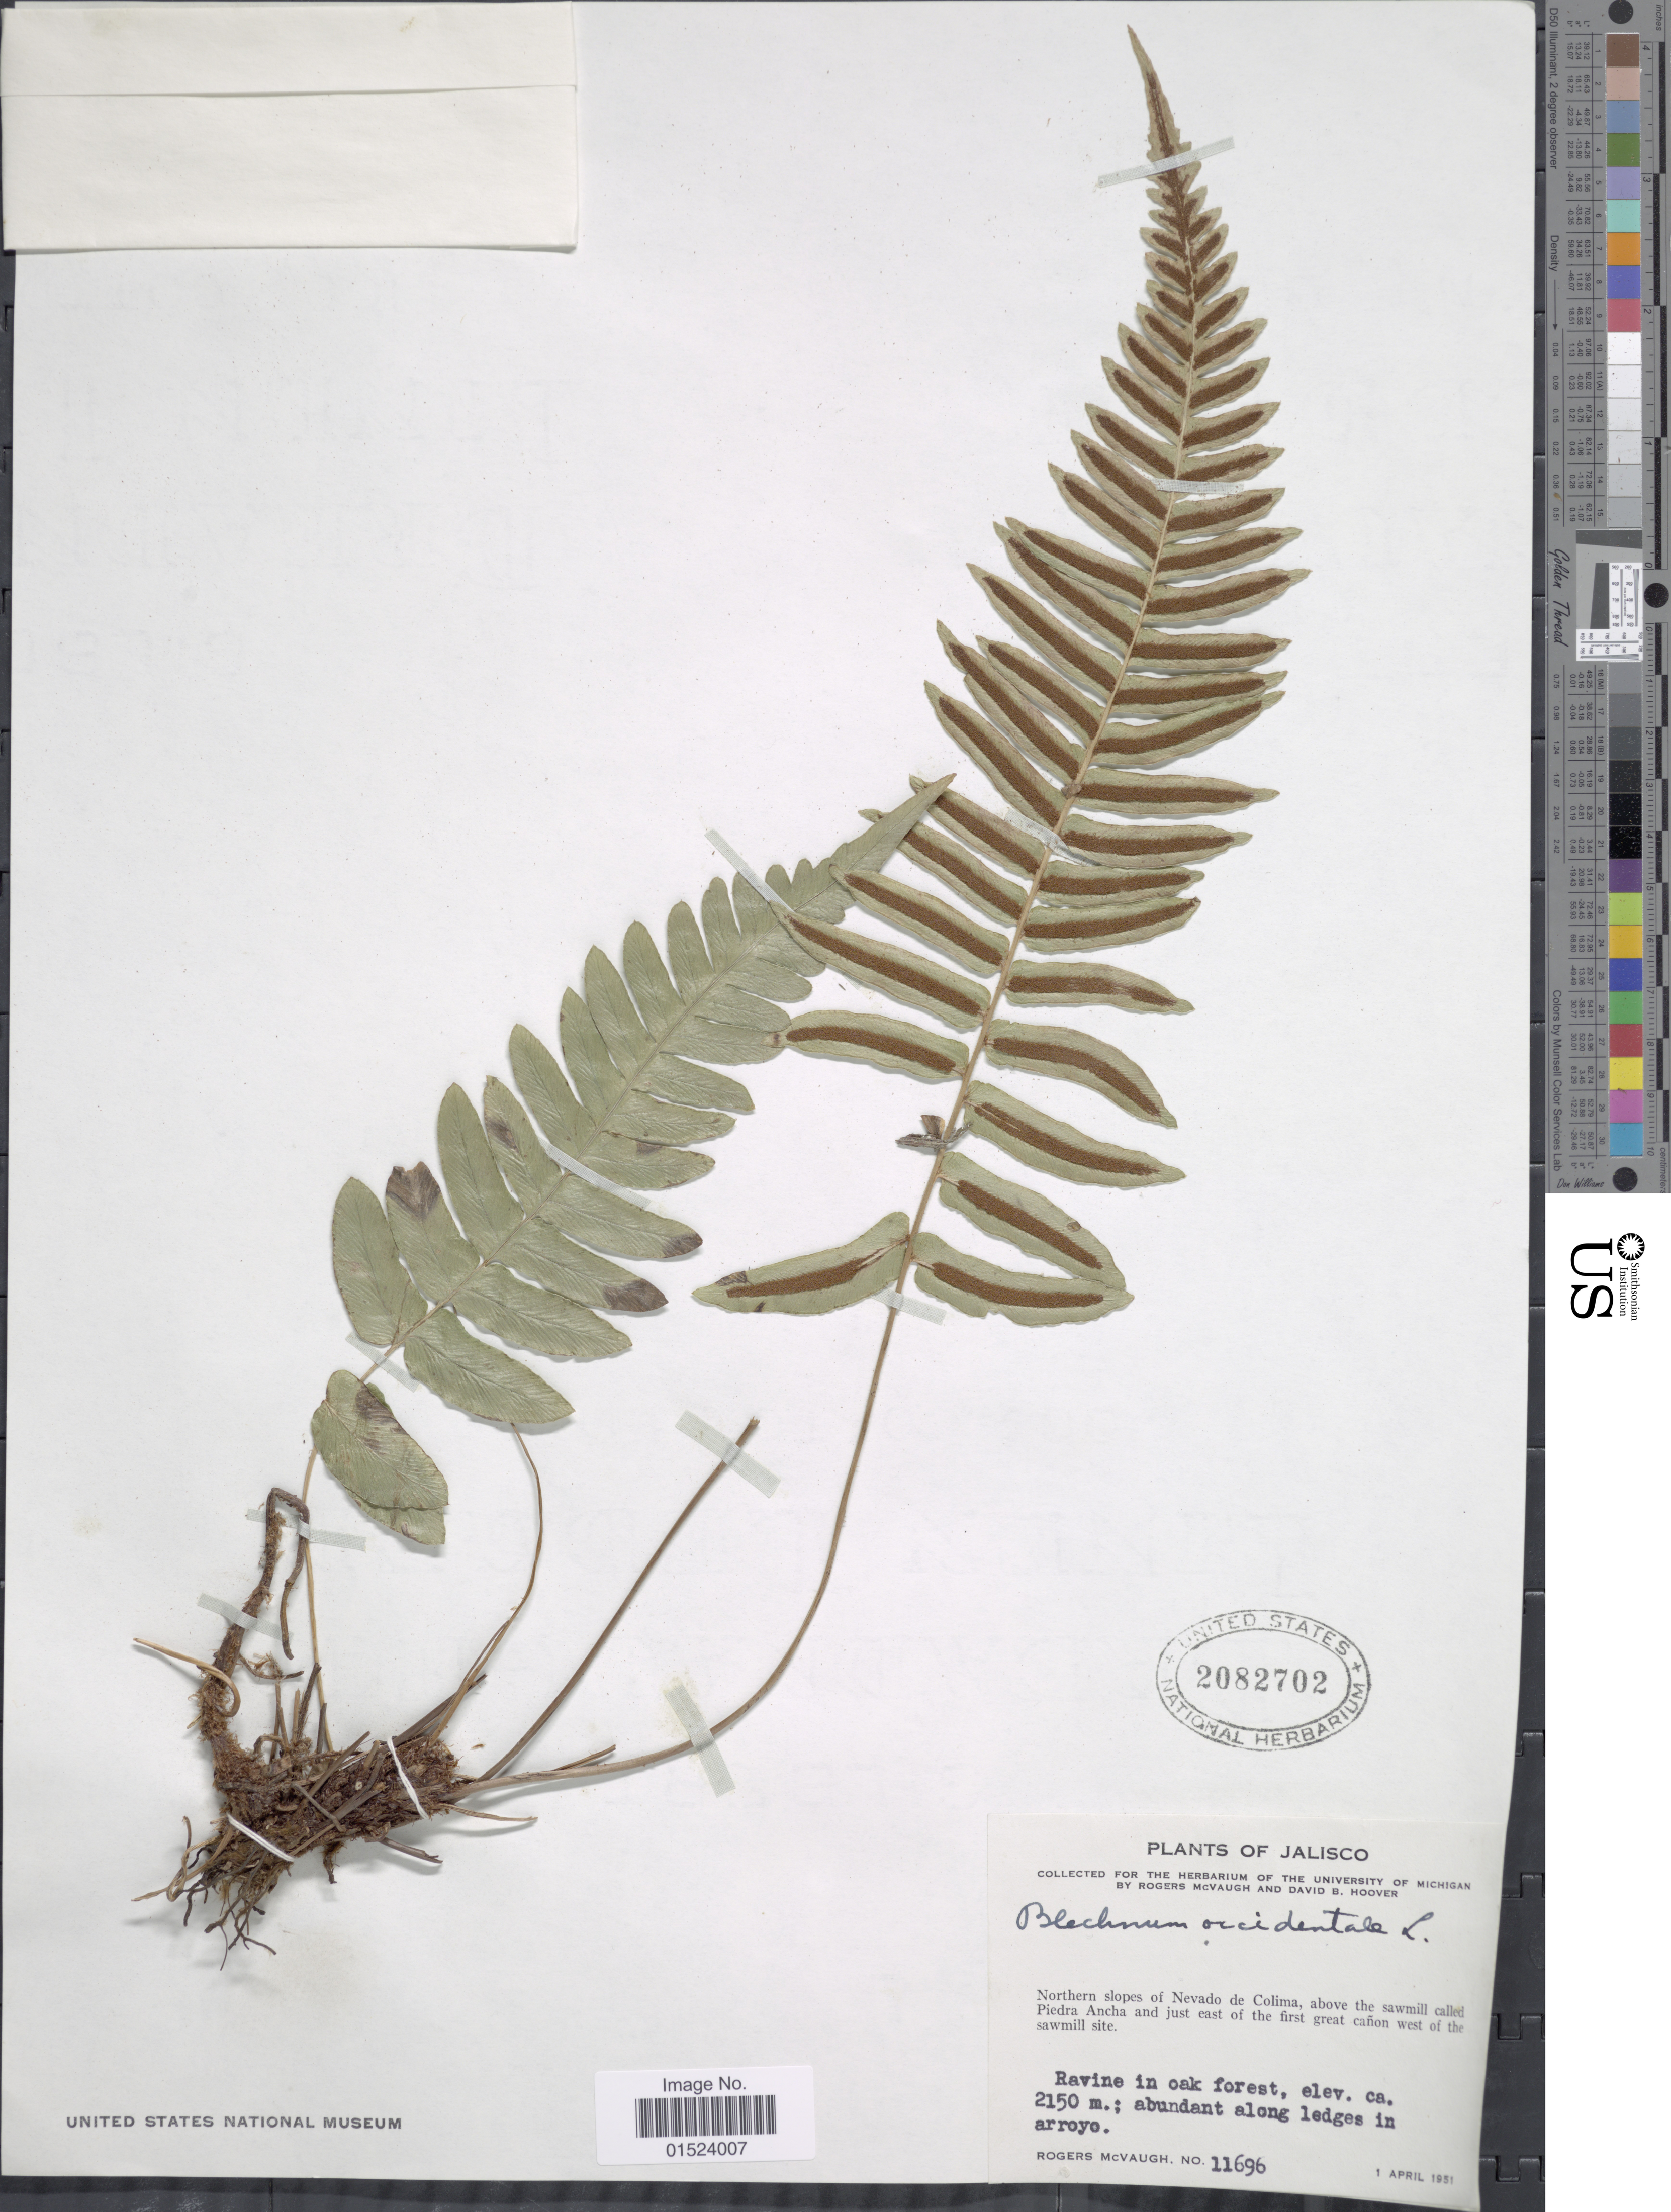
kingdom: Plantae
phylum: Tracheophyta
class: Polypodiopsida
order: Polypodiales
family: Blechnaceae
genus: Blechnum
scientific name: Blechnum glandulosum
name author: Link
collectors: R. McVaugh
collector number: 11696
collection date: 1951-04-01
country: Mexico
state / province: Jalisco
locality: Northern slopes of Nevado de Colima, above the sawmill called Piedra Ancha and just east of the first great cañon west of the sawmill site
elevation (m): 2150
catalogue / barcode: US 2082702